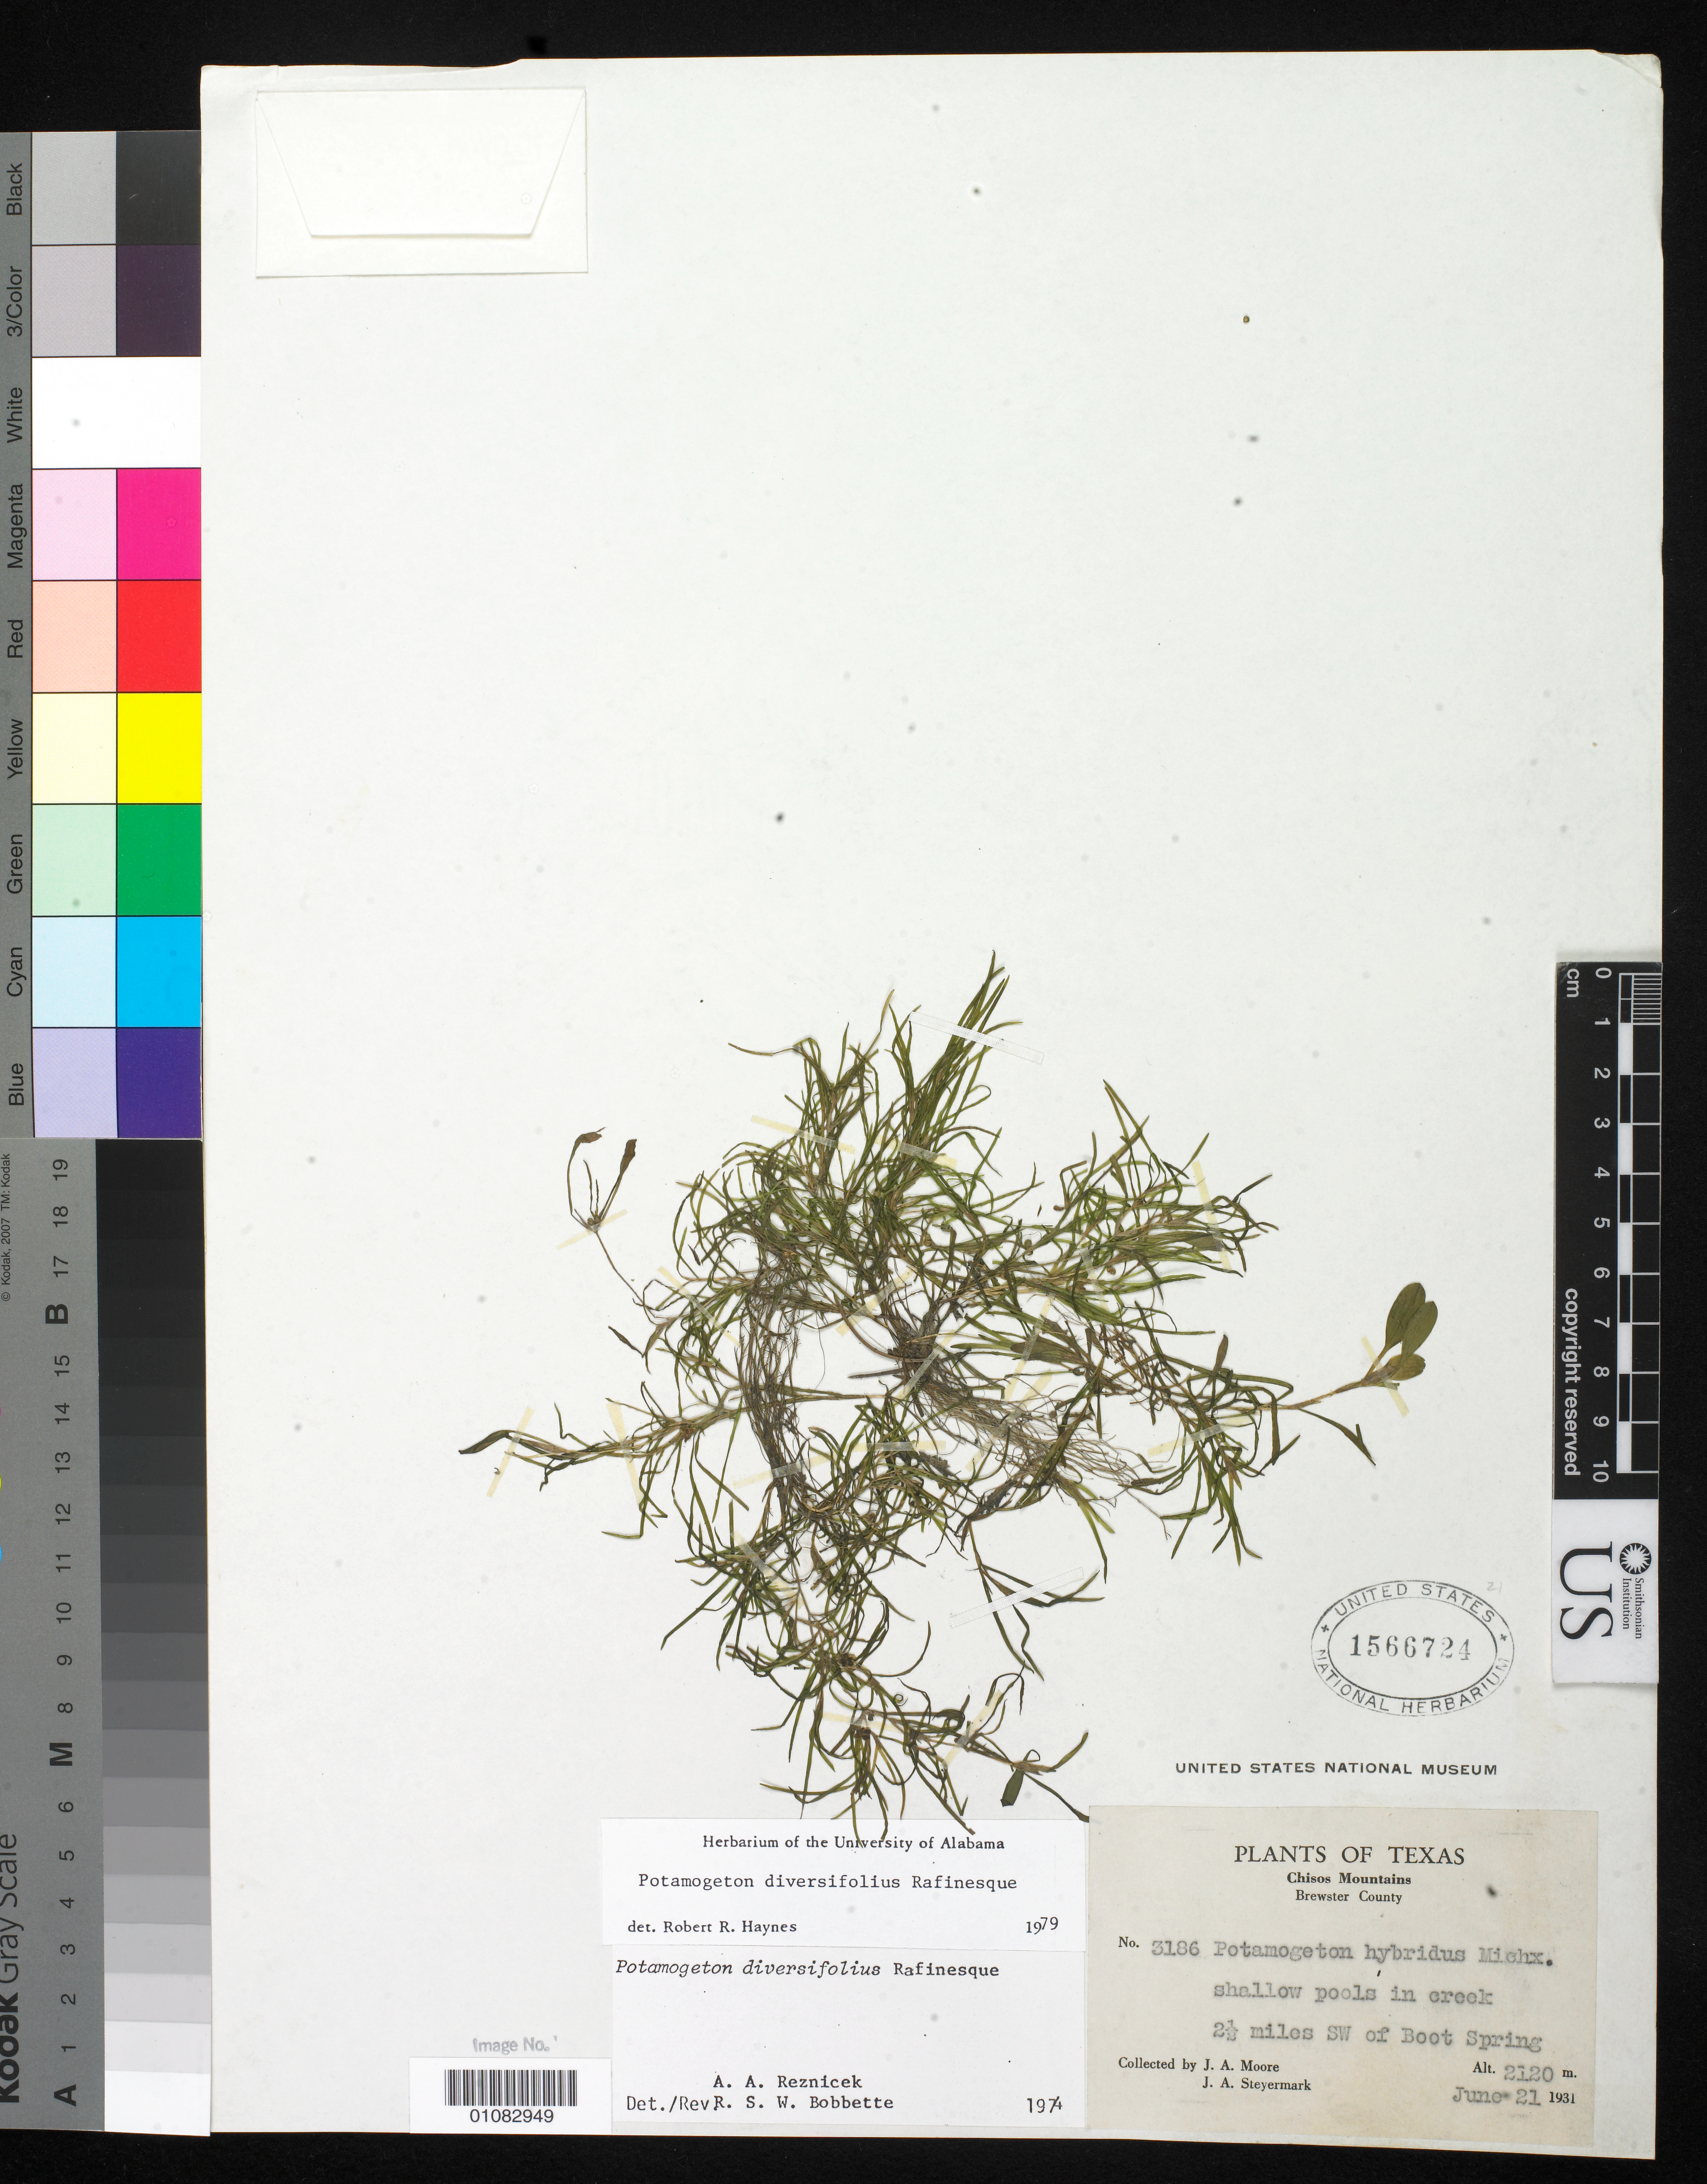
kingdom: Plantae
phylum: Tracheophyta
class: Liliopsida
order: Alismatales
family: Potamogetonaceae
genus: Potamogeton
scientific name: Potamogeton diversifolius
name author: Raf.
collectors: J. A. Moore & J. Steyermark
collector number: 3186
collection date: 1931-06-21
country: United States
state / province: Texas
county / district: Brewster County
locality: Chisos Mountains, 2.5 mi. SW of Boot Spring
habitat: Shallow pools in creek.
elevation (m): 2120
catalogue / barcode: US 1566724